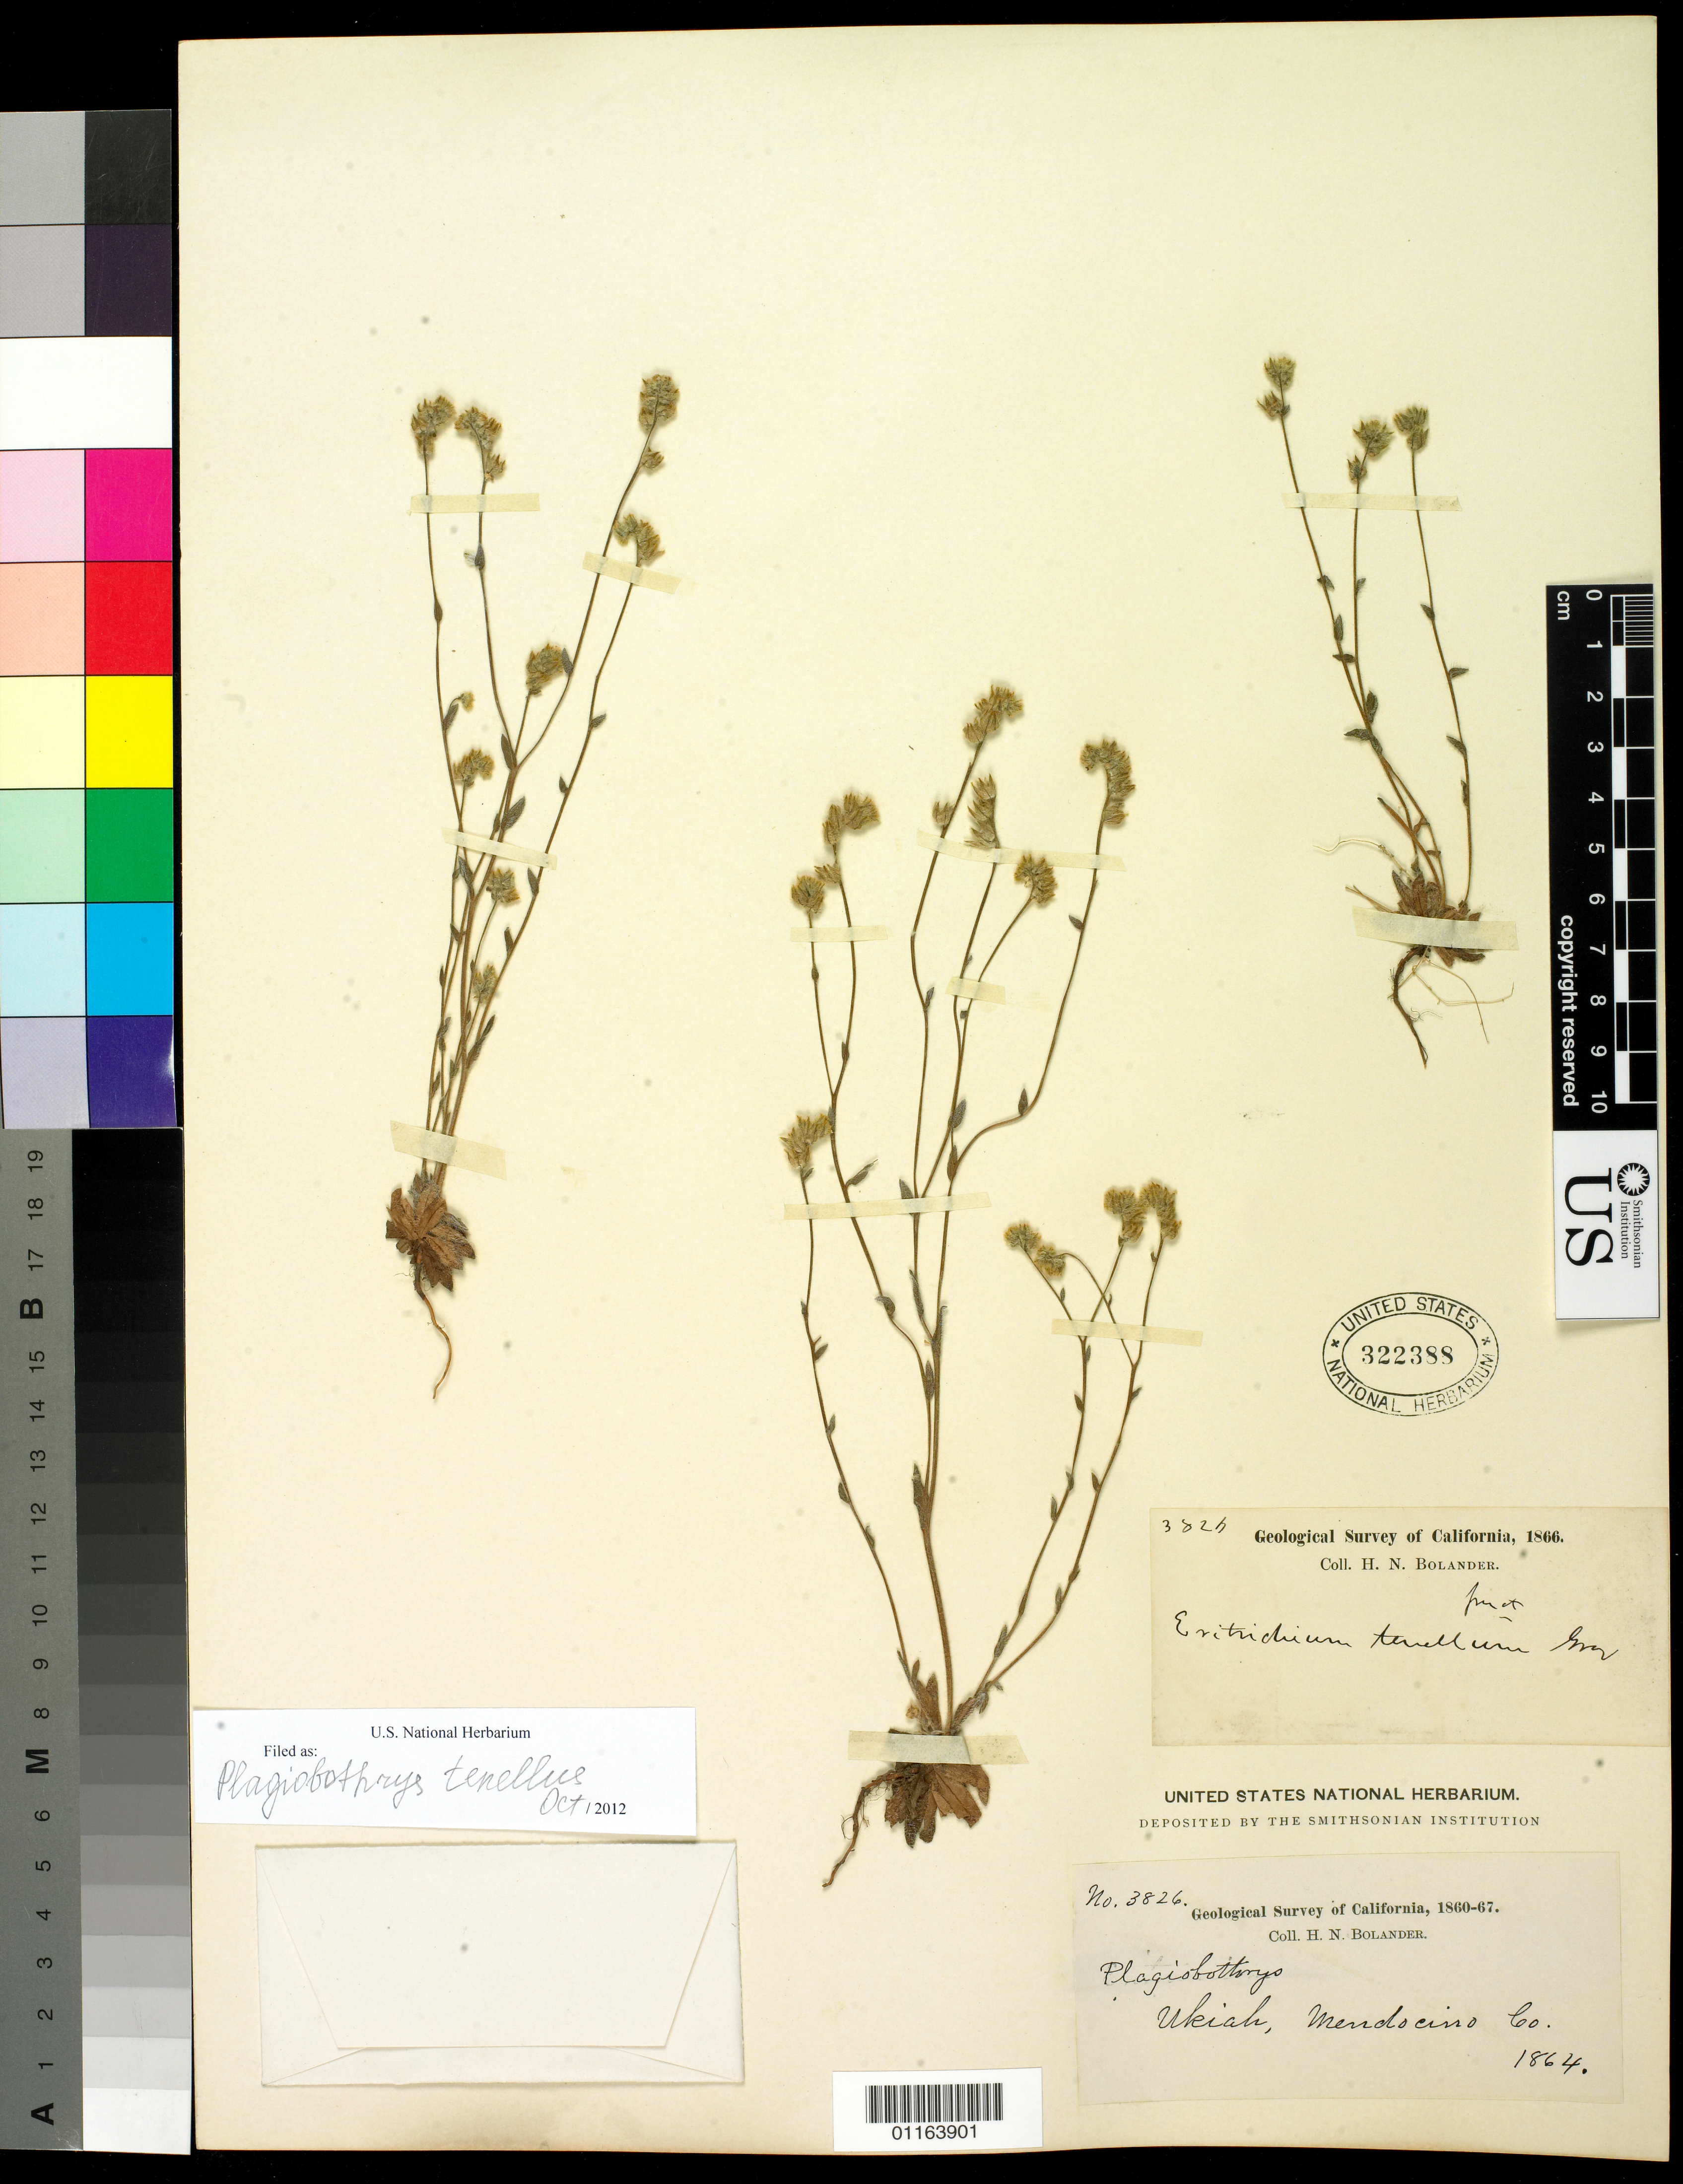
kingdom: Plantae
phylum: Tracheophyta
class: Magnoliopsida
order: Boraginales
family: Boraginaceae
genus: Plagiobothrys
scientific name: Plagiobothrys tenellus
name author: (Nutt.) A. Gray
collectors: H. Bolander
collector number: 3826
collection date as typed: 1864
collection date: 1864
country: United States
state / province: California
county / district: Mendocino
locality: Ukiah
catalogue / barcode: US 322388